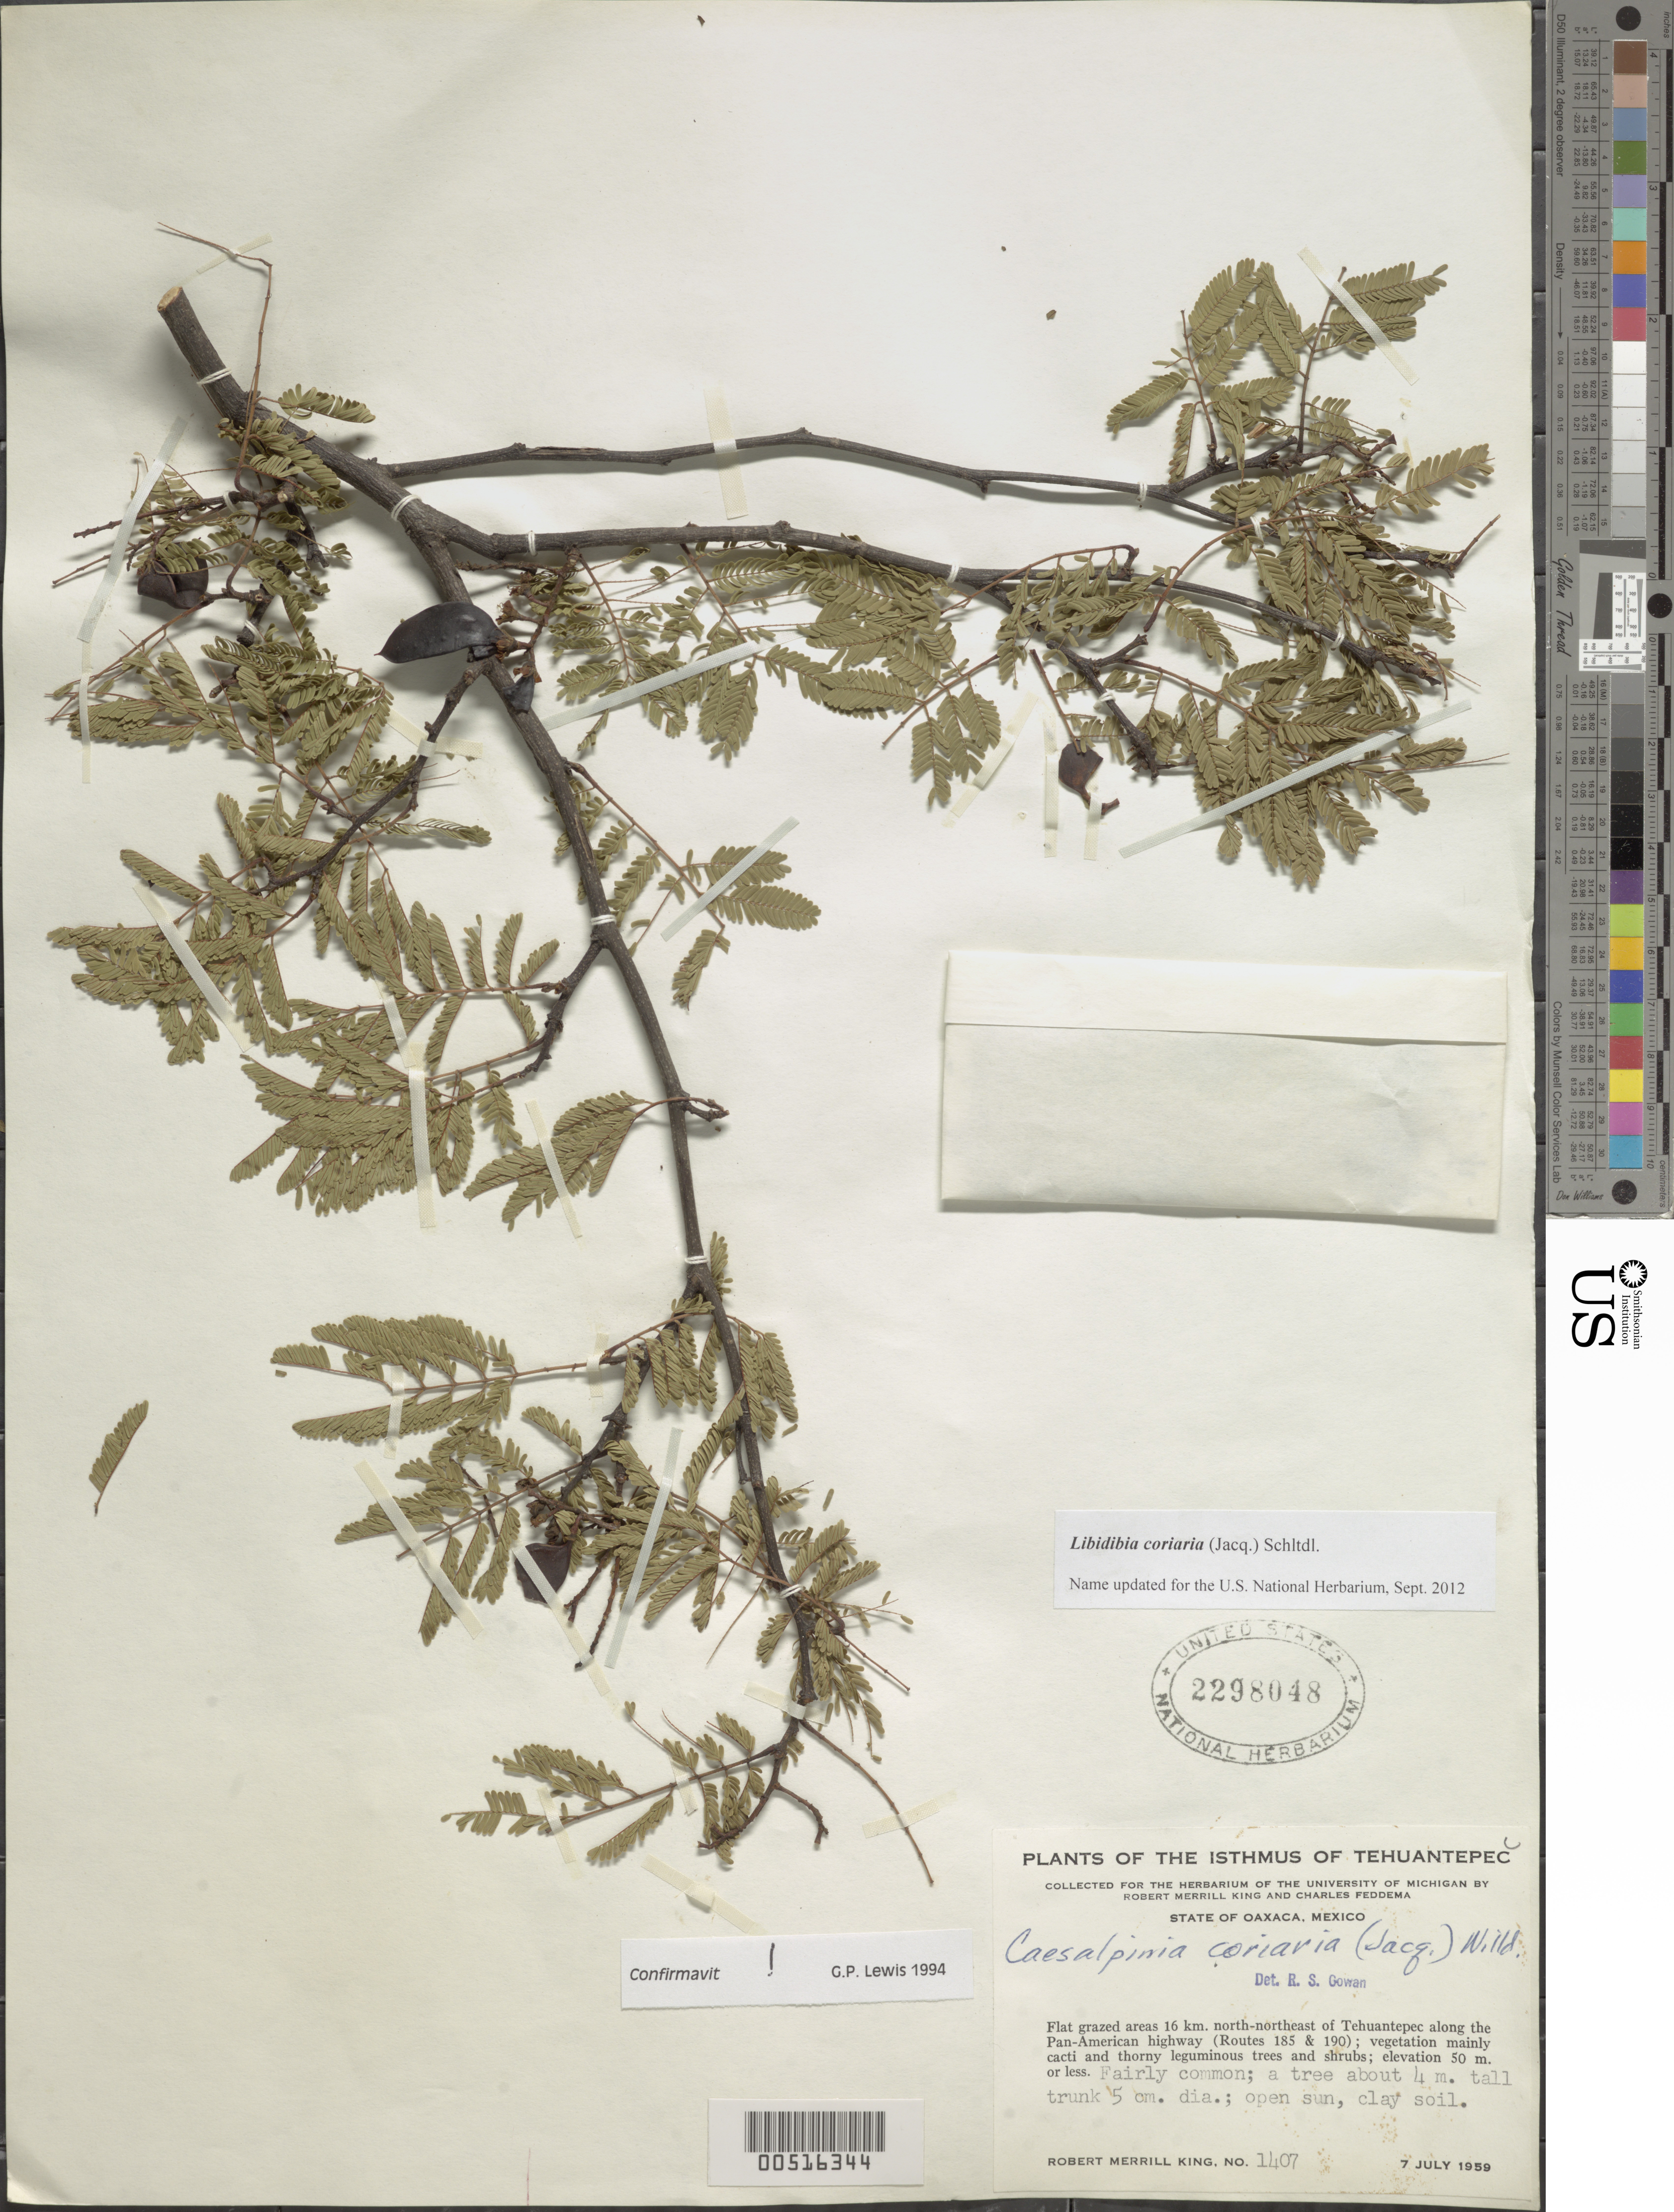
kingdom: Plantae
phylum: Tracheophyta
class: Magnoliopsida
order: Fabales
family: Fabaceae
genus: Libidibia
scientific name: Libidibia coriaria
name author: (Jacq.) Schltdl.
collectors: R. M. King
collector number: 1407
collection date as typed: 07 Jul 1959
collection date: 1959-07-07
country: Mexico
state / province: Oaxaca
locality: Nne of Tehuantepec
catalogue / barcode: US 2298048